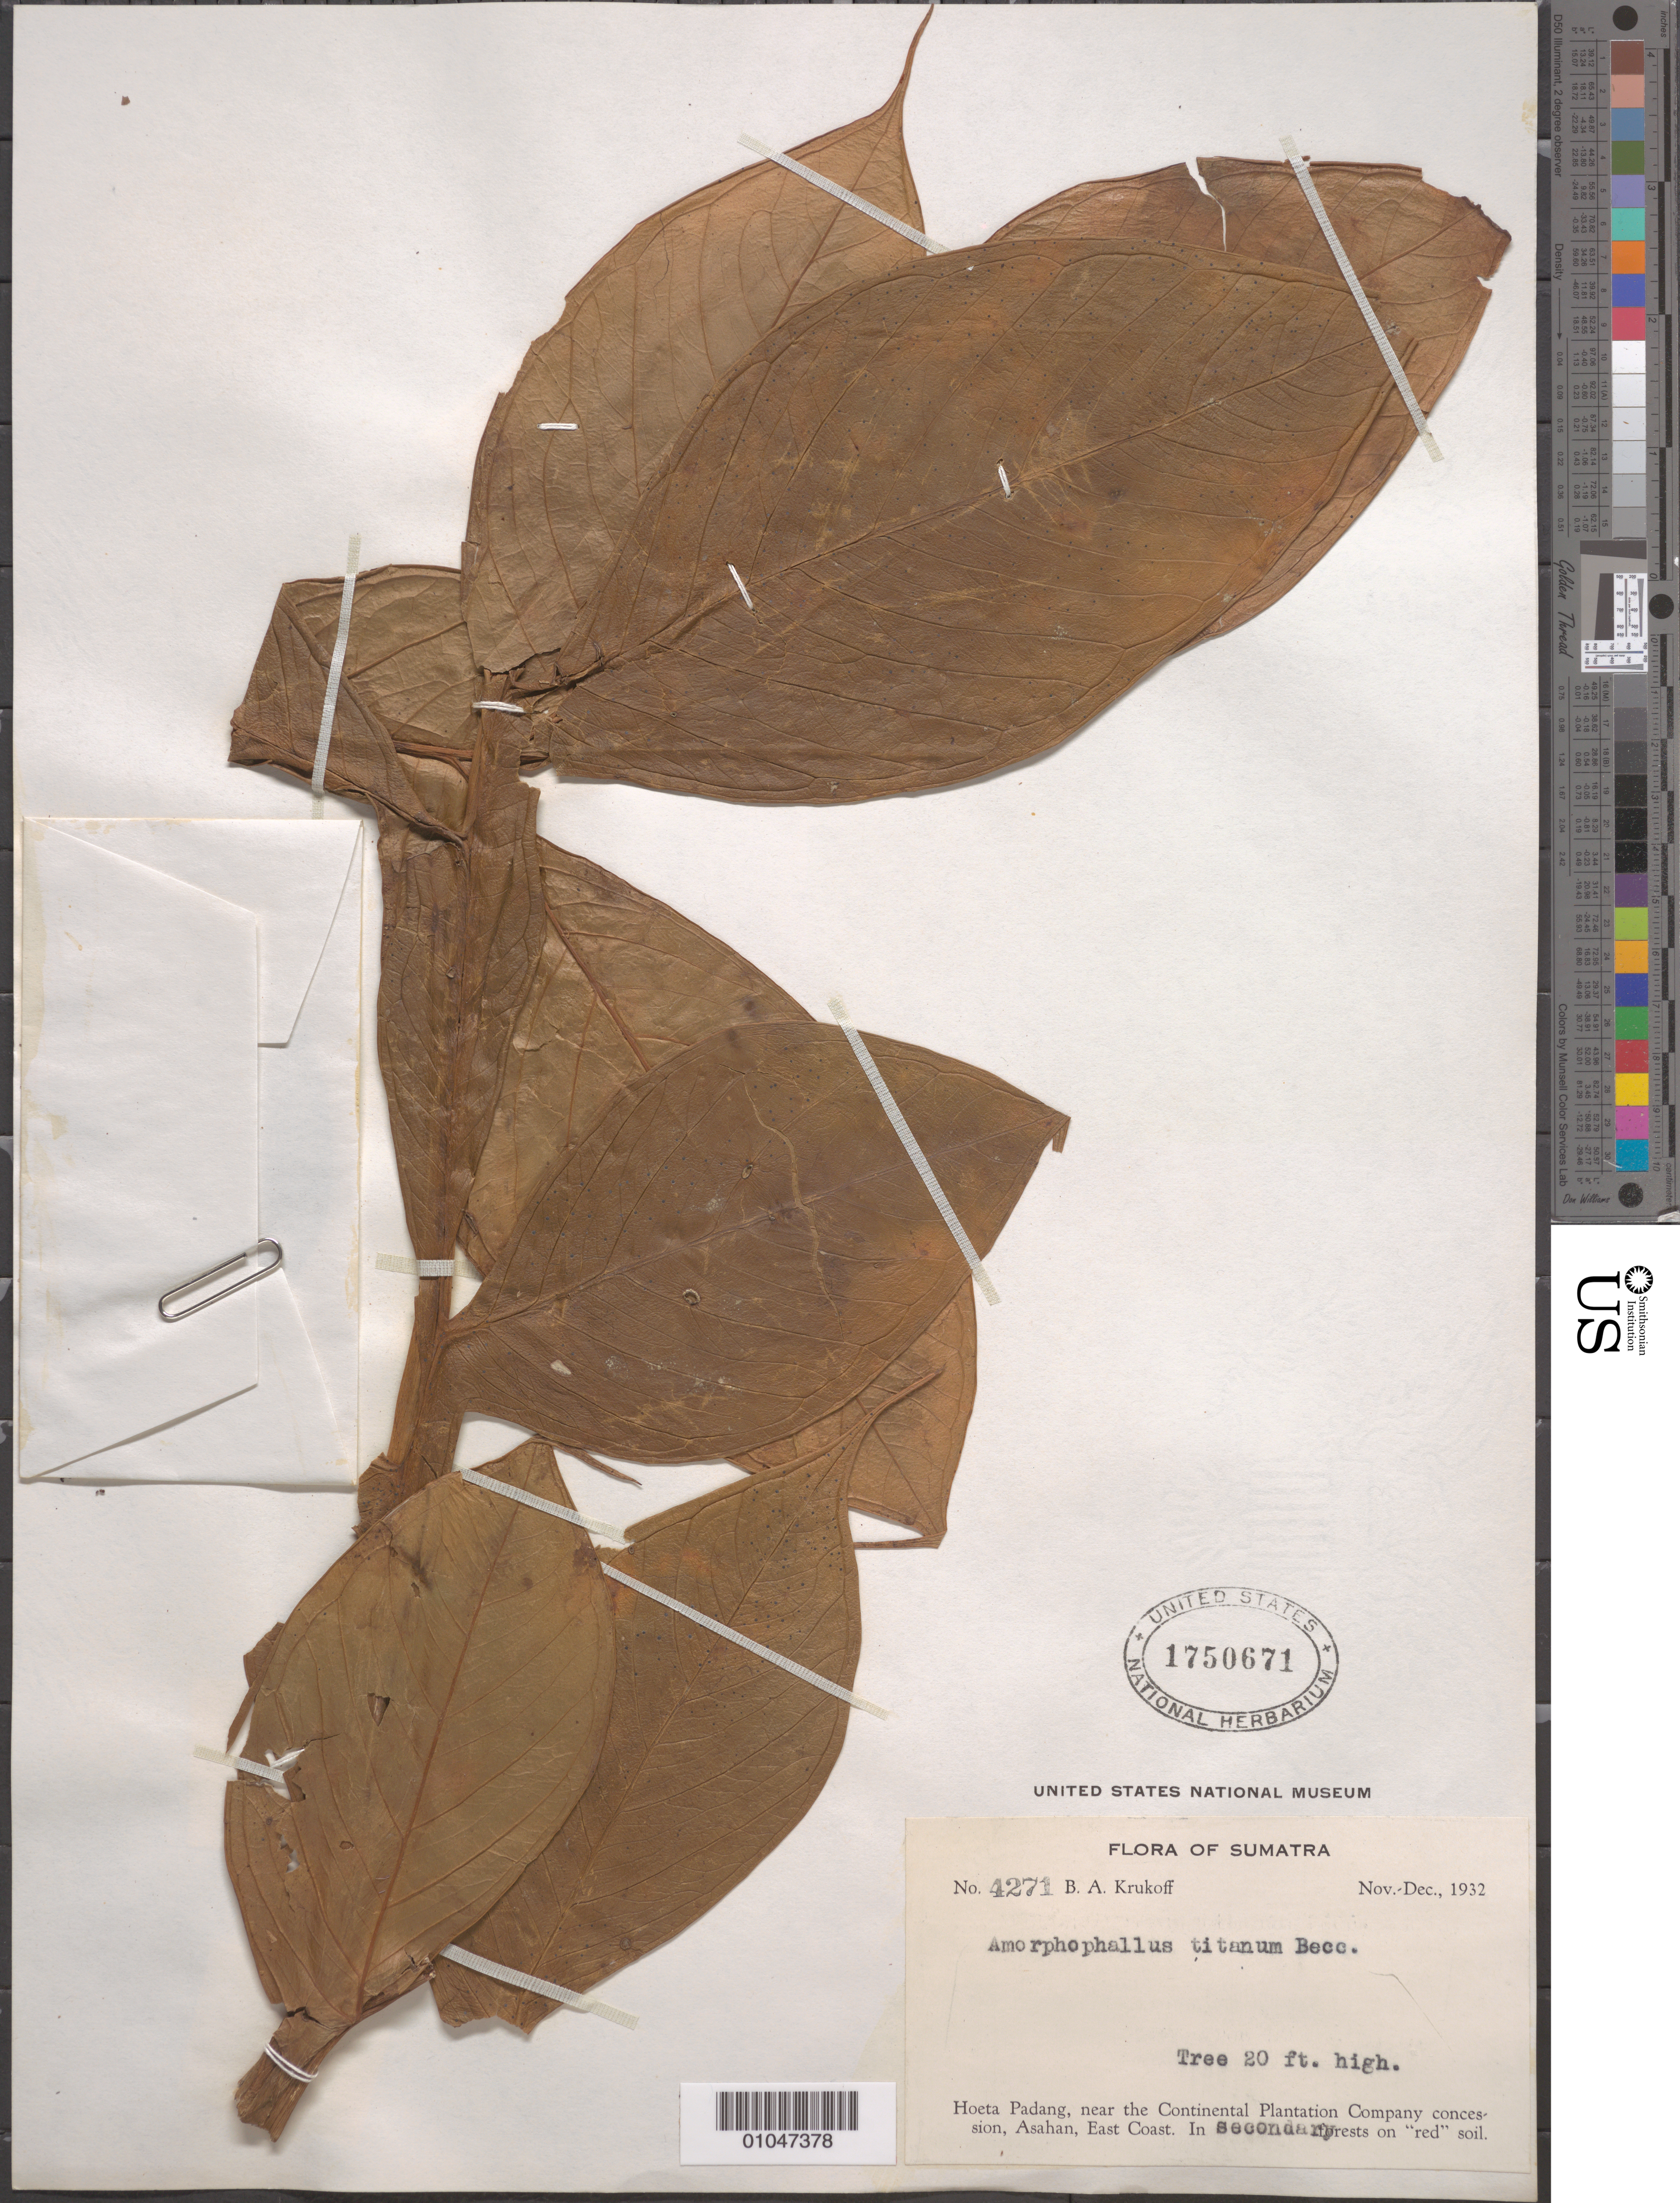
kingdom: Plantae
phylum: Tracheophyta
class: Liliopsida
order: Alismatales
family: Araceae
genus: Amorphophallus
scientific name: Amorphophallus titanum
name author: Becc.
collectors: B. A. Krukoff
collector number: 4271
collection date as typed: Nov 1932 to -- Dec 1932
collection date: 1932-11/1932-12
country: Indonesia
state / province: Sumatra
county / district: Sumatera Utara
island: Sumatra I.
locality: (East Coast) Hoeta Padang, near the Continental Plantation Company concession.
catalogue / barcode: US 1750671